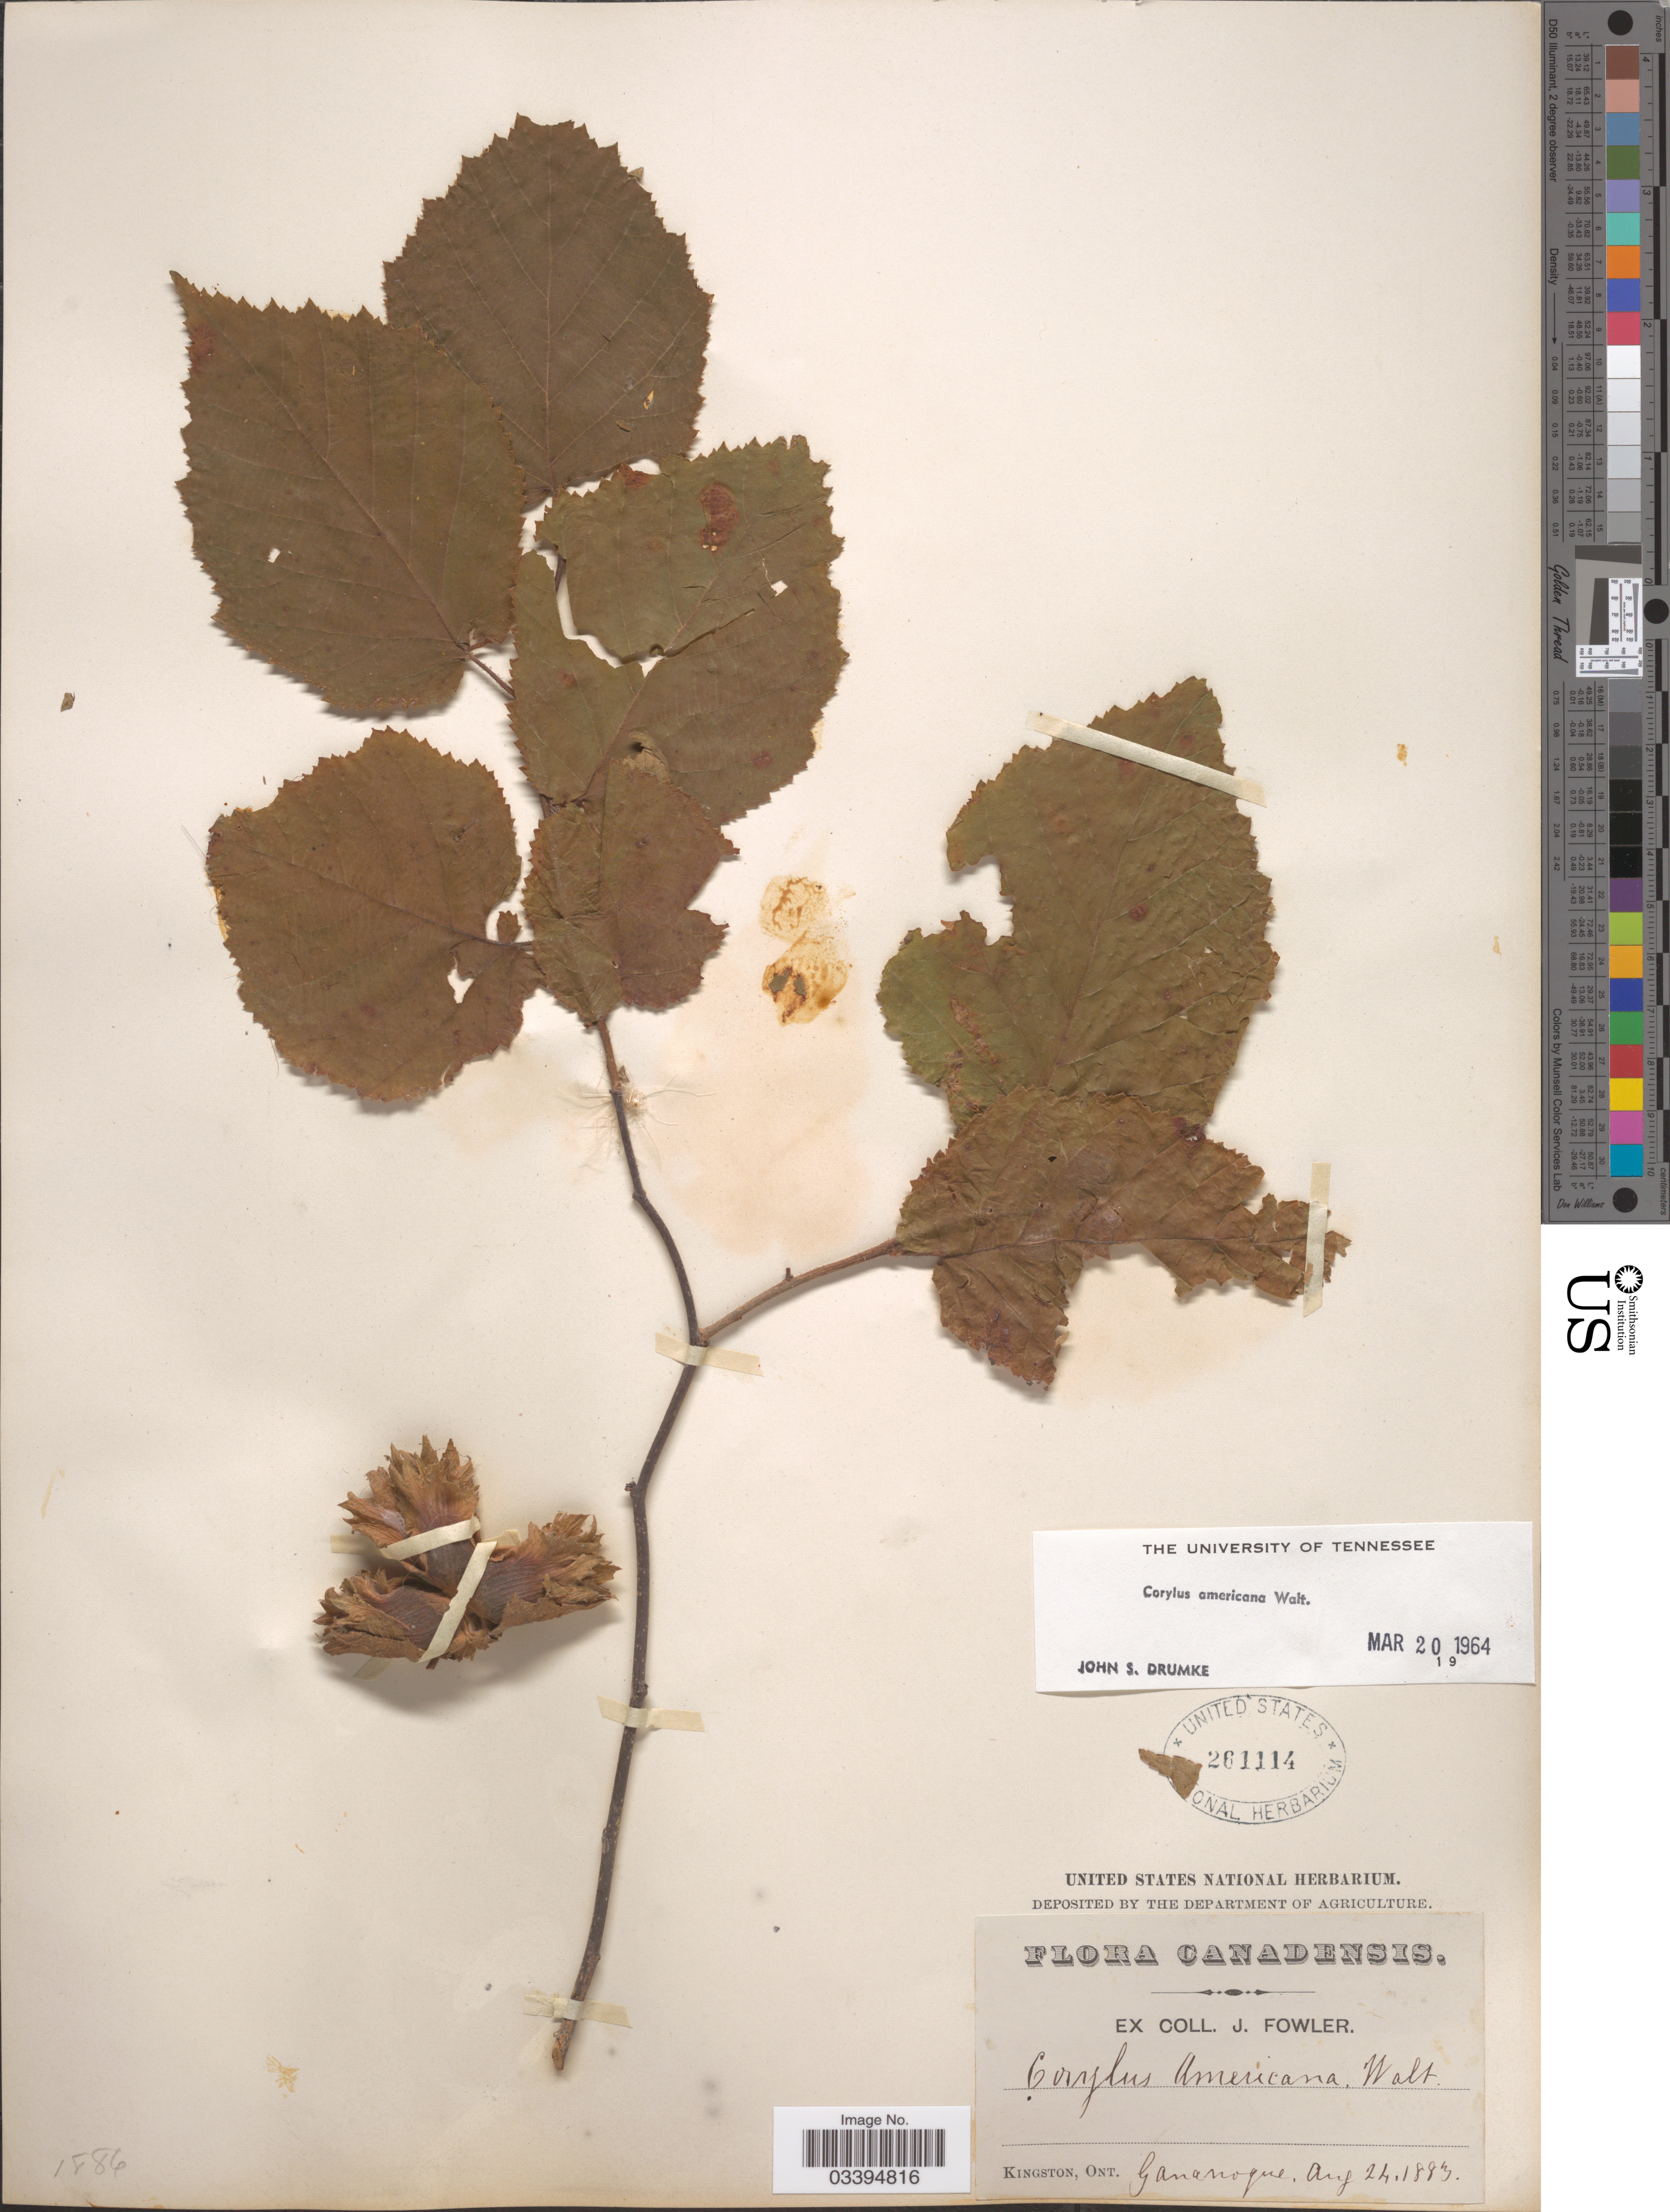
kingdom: Plantae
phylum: Tracheophyta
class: Magnoliopsida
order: Fagales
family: Betulaceae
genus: Corylus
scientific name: Corylus cornuta var. californica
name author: Marshall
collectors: J. Fowler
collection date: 1883-08-24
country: Canada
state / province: Ontario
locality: Kingston, Gananoque.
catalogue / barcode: US 261114